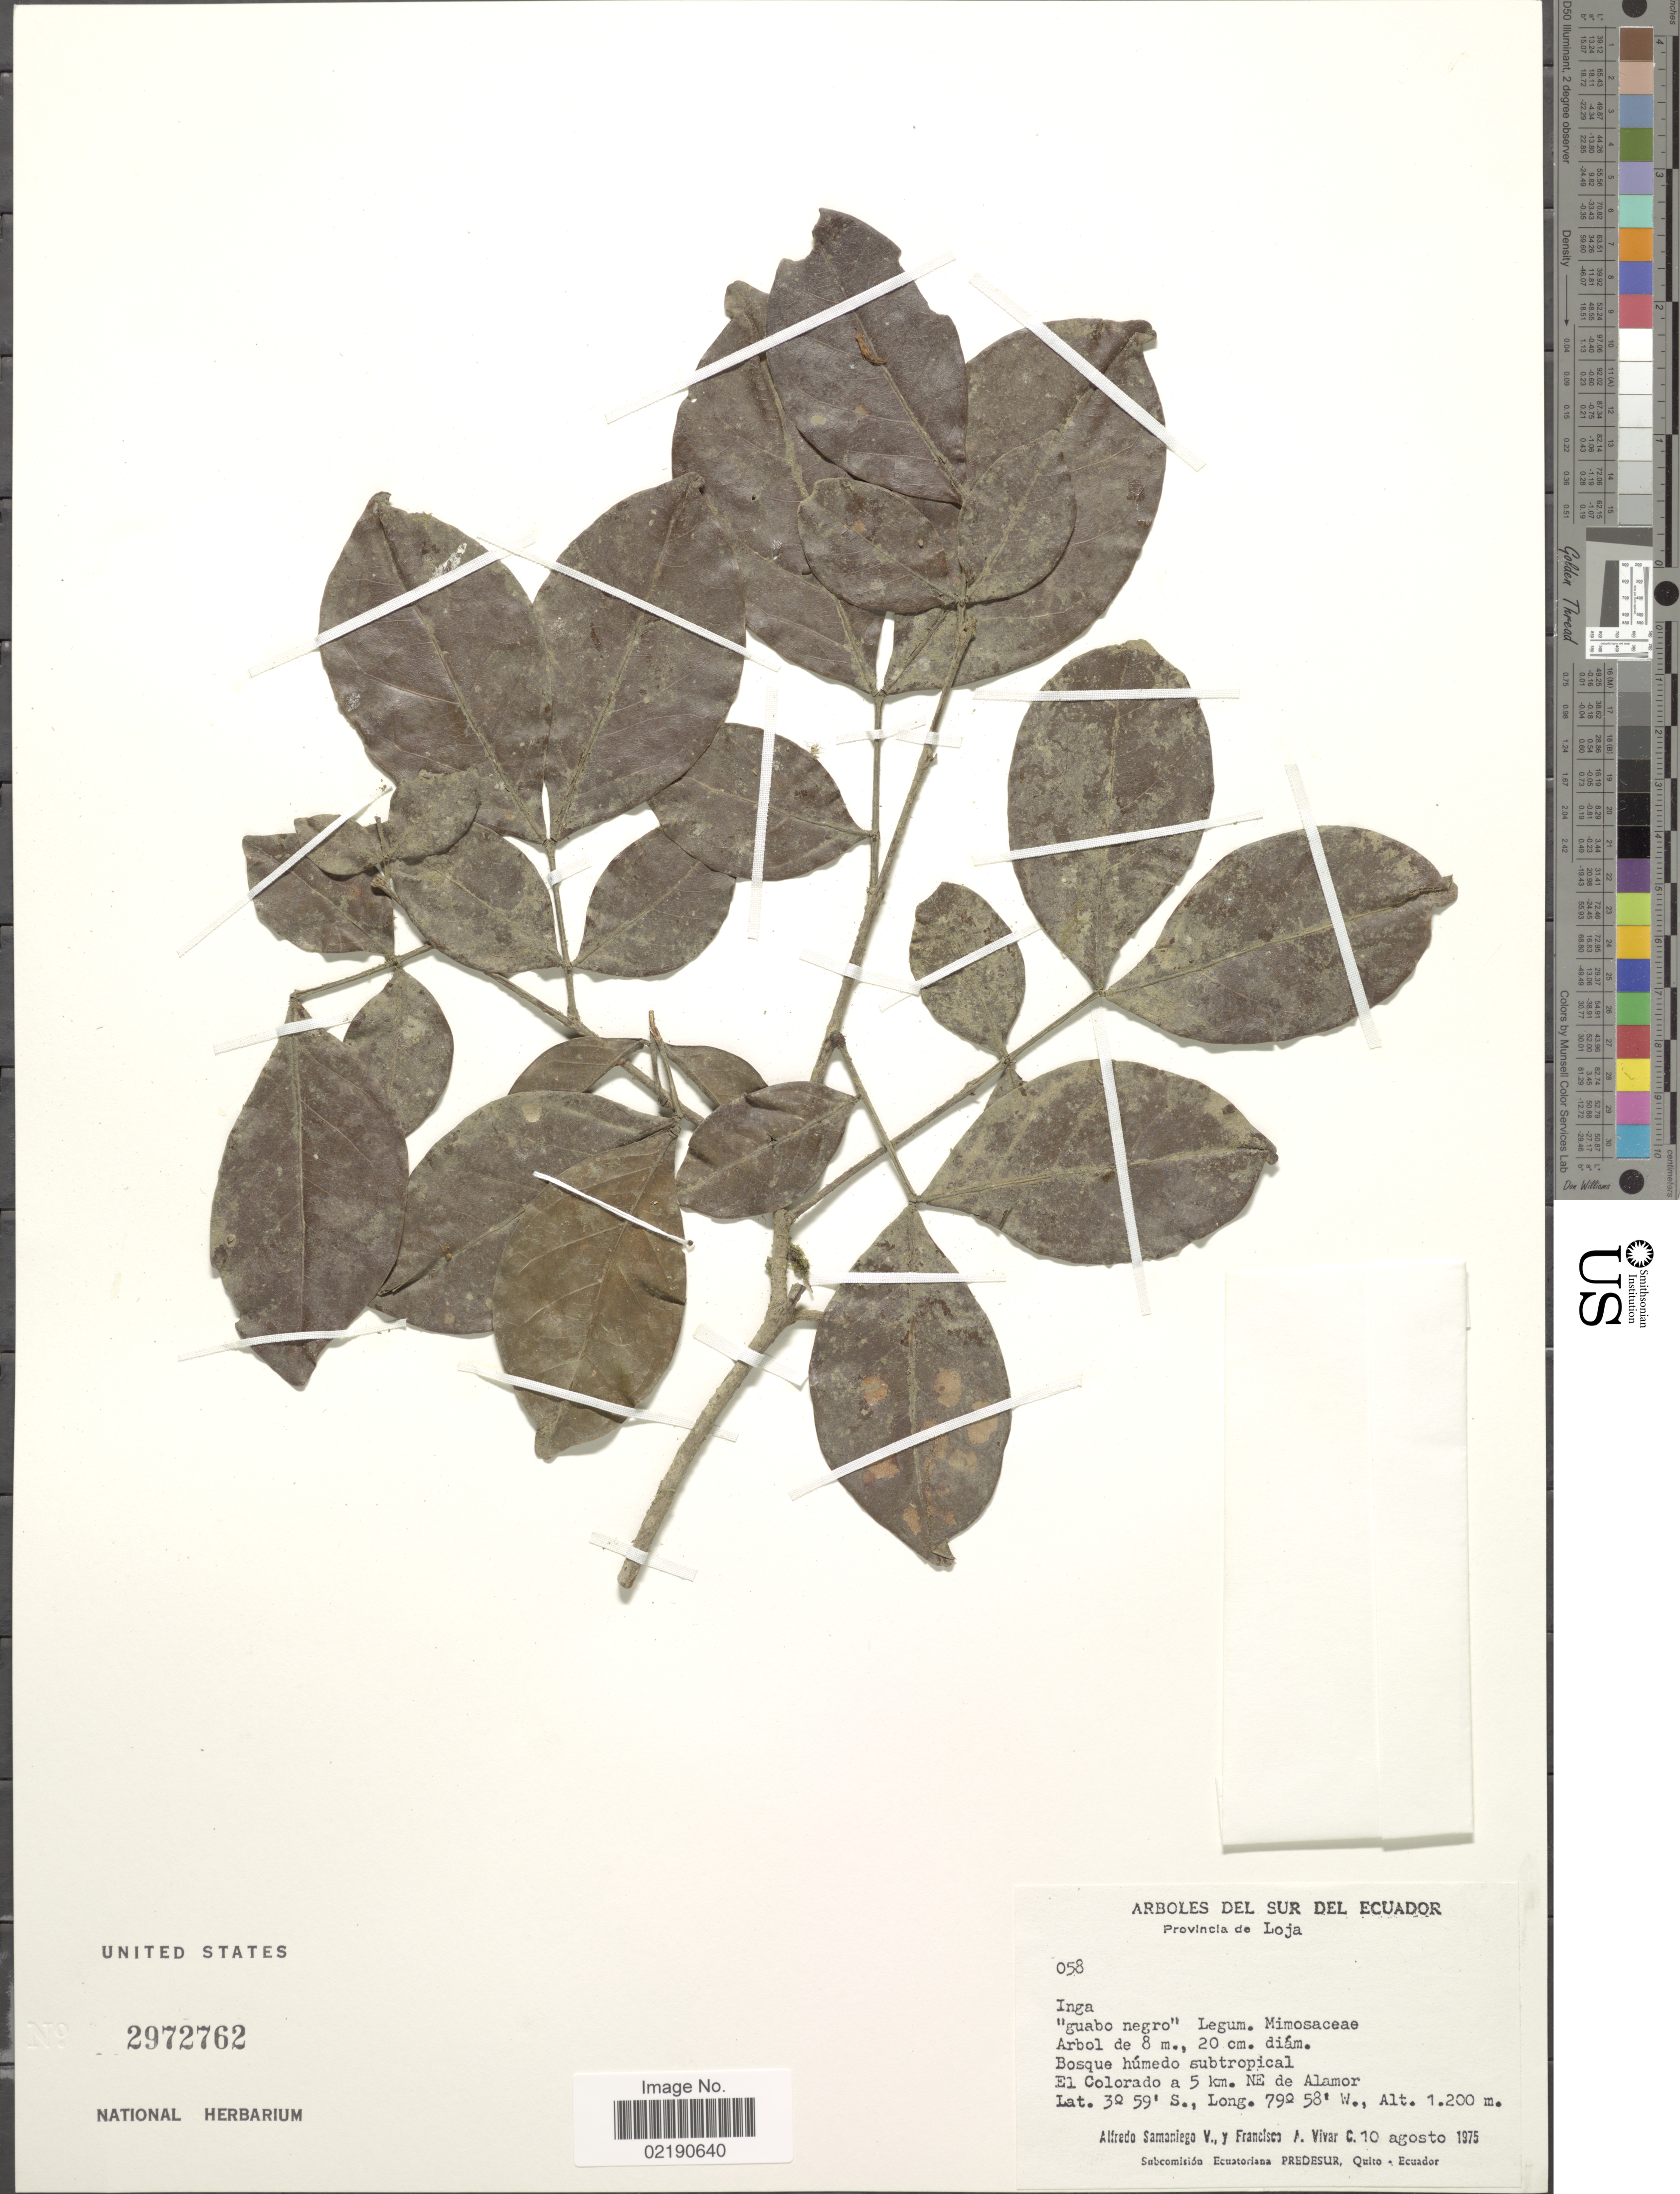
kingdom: Plantae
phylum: Tracheophyta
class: Magnoliopsida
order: Fabales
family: Fabaceae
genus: Inga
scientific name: Inga sp.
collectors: A. V. Samaniego & F. A. Vivar C.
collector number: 058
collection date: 1975-08-10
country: Ecuador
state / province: Loja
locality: Sur El Ecuador, El Colorado a 5 km NE de Alamor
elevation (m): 1200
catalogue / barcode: US 2972762